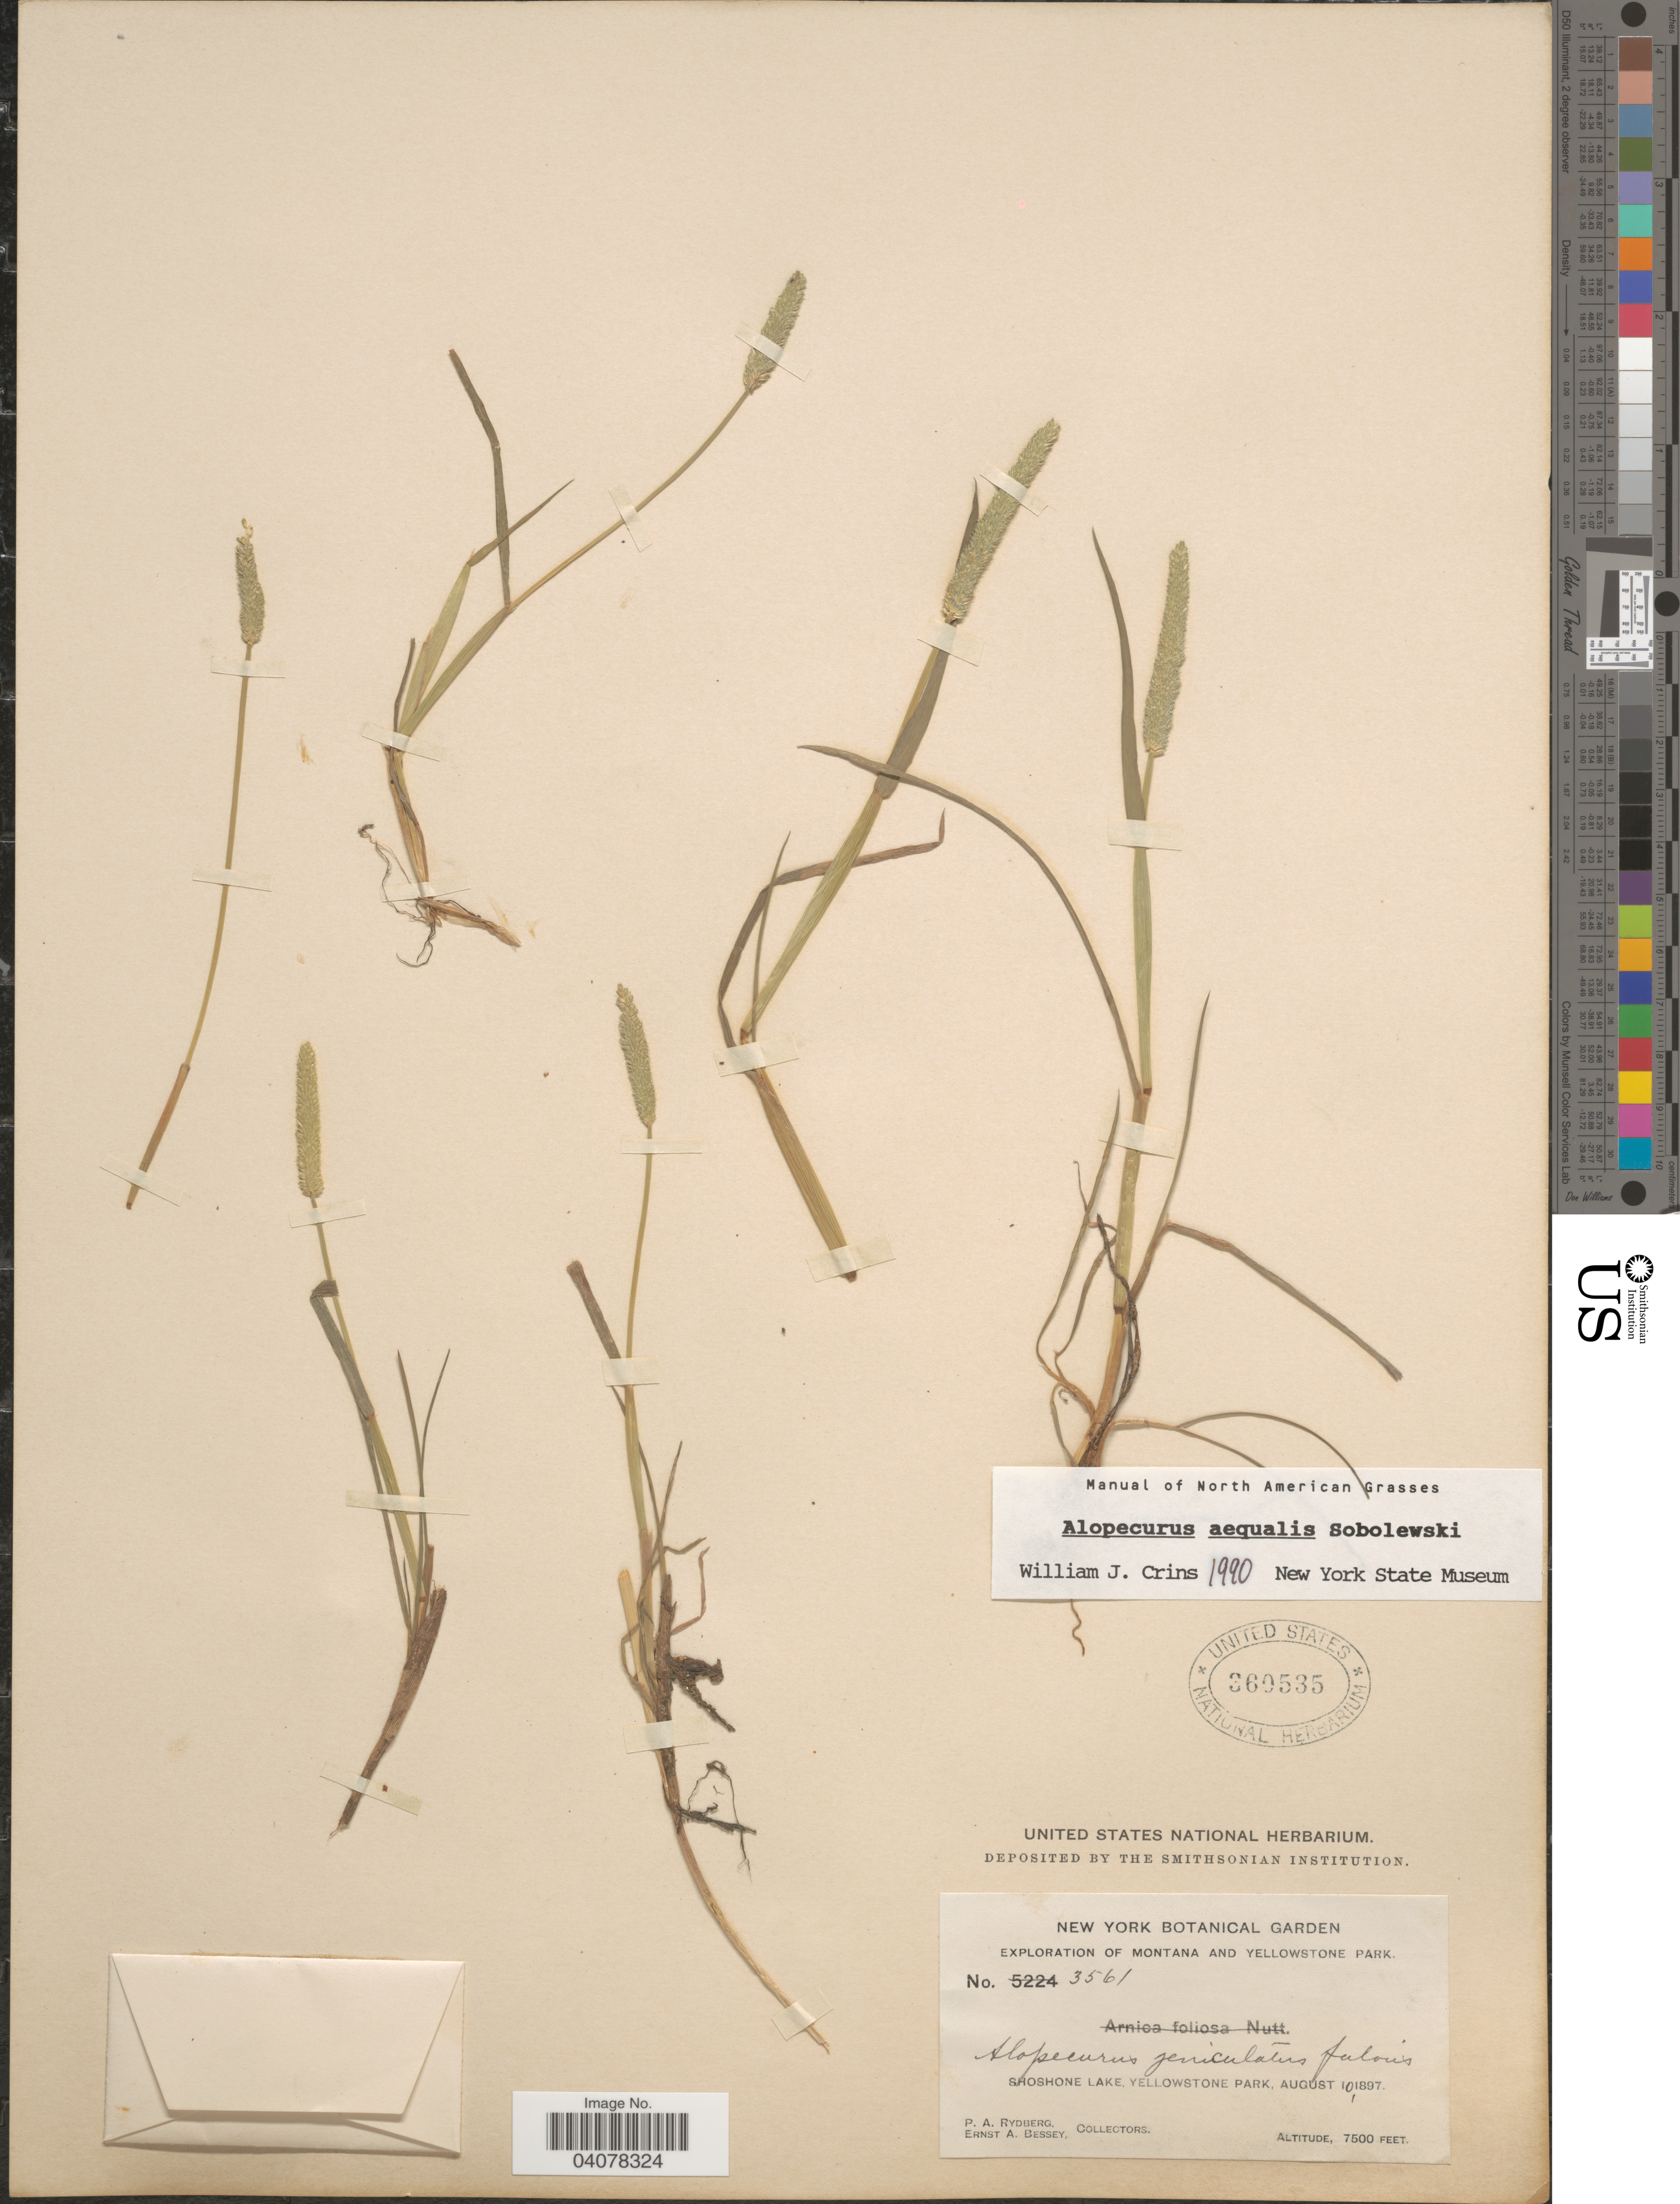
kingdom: Plantae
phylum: Tracheophyta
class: Liliopsida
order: Poales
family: Poaceae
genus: Alopecurus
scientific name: Alopecurus aequalis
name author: Sobol.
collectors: P. A. Rydberg & E. A. Bessey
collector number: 3561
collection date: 1897-08-10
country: United States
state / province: Montana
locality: Exploration of Montana and Yellowstone Park. Shoshone Lake, Yellowstone Park.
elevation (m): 2286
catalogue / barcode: US 360535